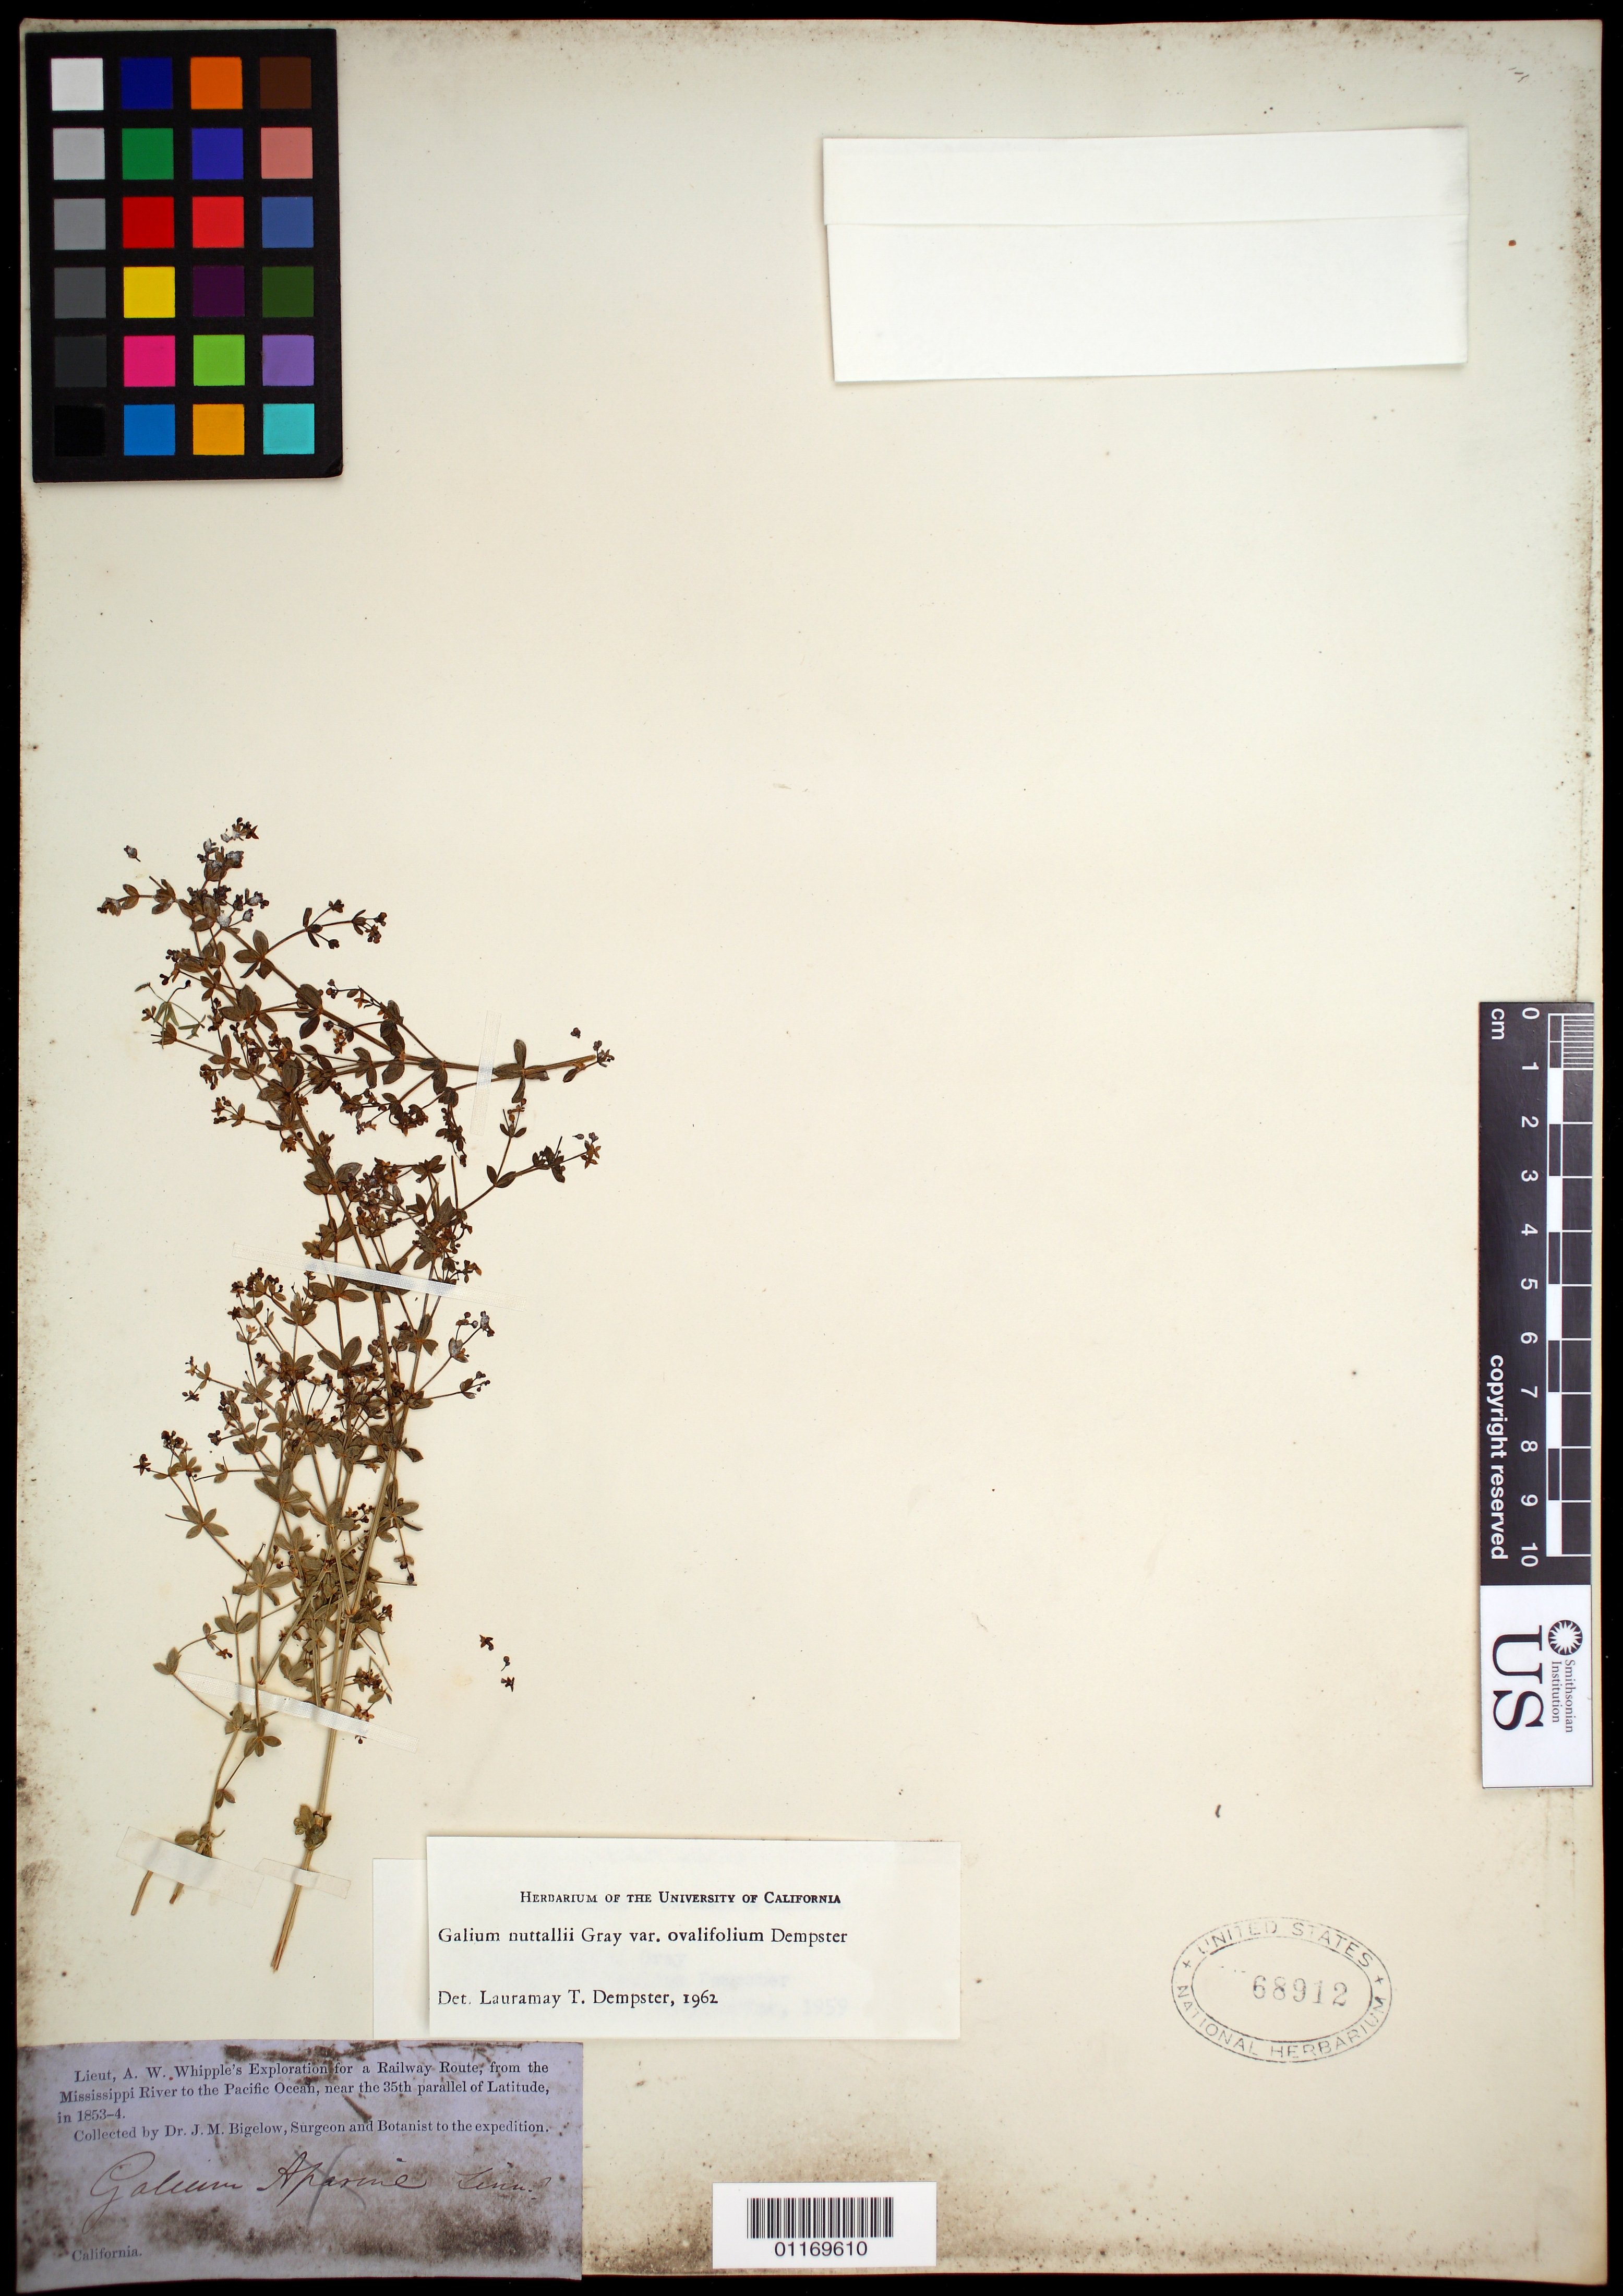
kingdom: Plantae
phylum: Tracheophyta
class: Magnoliopsida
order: Gentianales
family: Rubiaceae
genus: Galium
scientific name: Galium nuttallii var. ovalifolium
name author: A. Gray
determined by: Dempster, L. T.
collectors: J. M. Bigelow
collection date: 1853/1854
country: United States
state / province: California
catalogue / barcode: US 68912